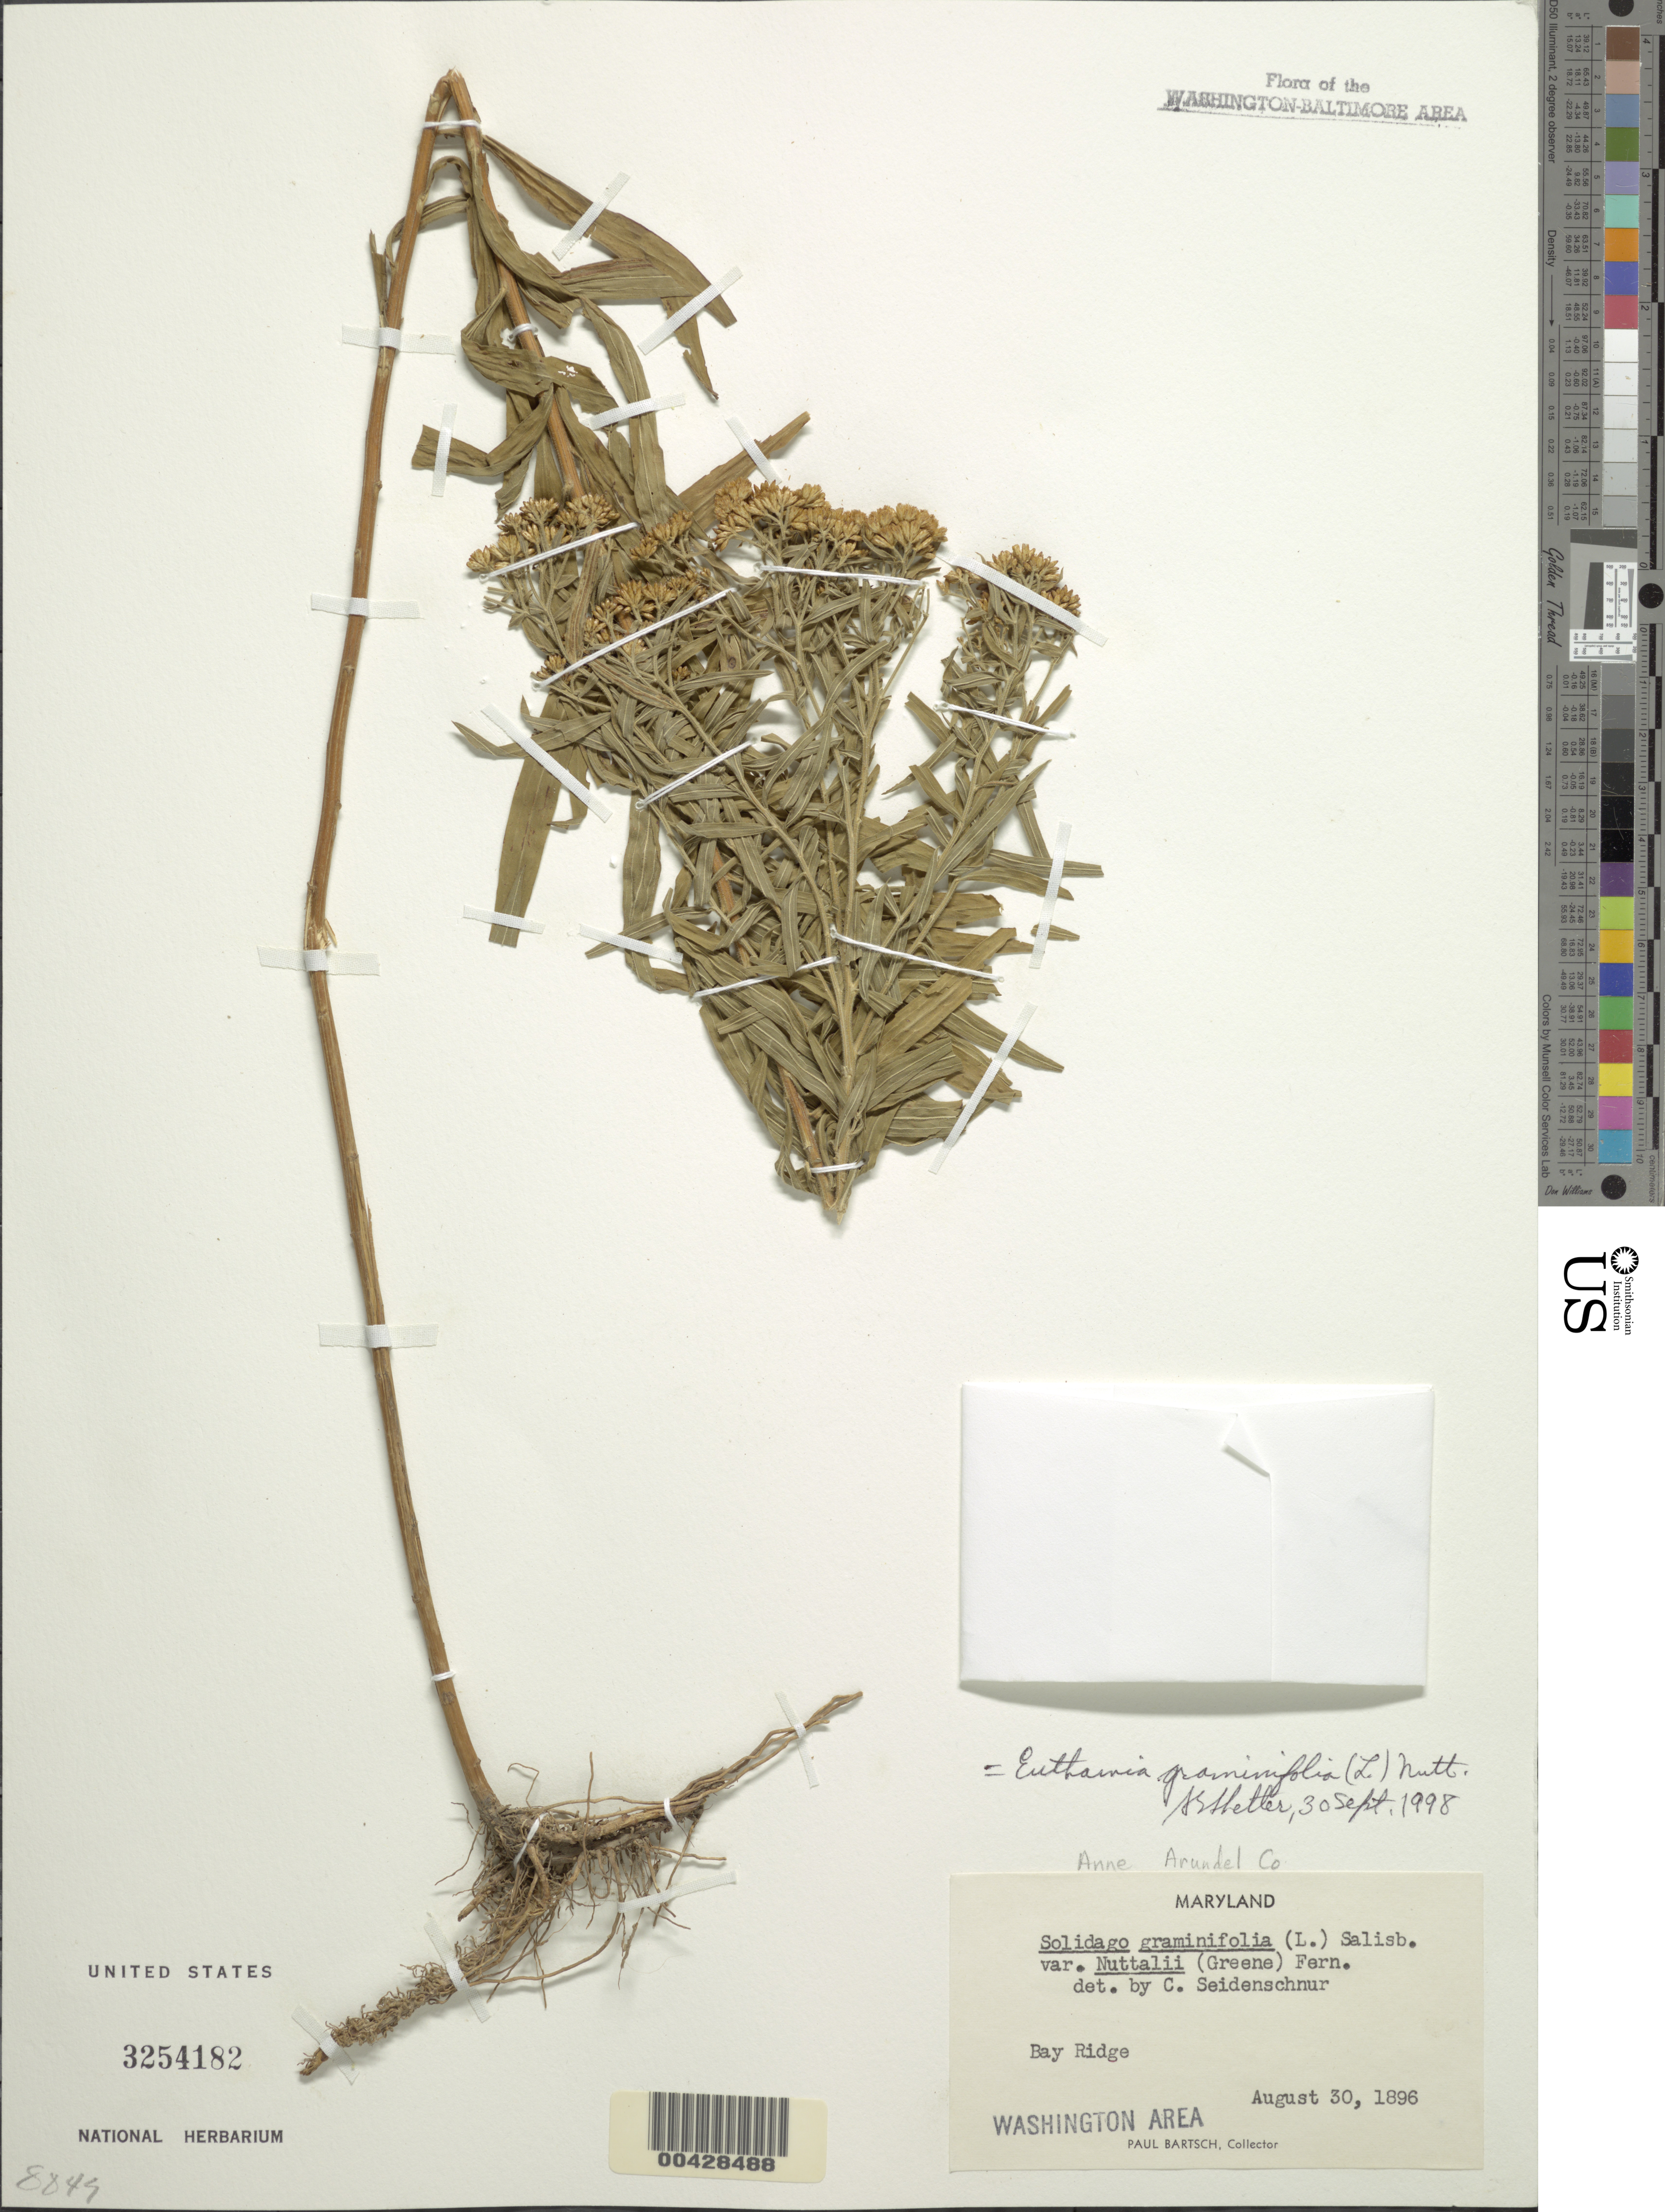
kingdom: Plantae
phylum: Tracheophyta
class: Magnoliopsida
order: Asterales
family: Asteraceae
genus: Euthamia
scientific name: Euthamia graminifolia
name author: (L.) Nutt.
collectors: P. Bartsch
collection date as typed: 30 Aug 1896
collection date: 1896-08-30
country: United States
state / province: Maryland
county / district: Anne Arundel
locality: Bay Ridge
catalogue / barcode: US 3254182